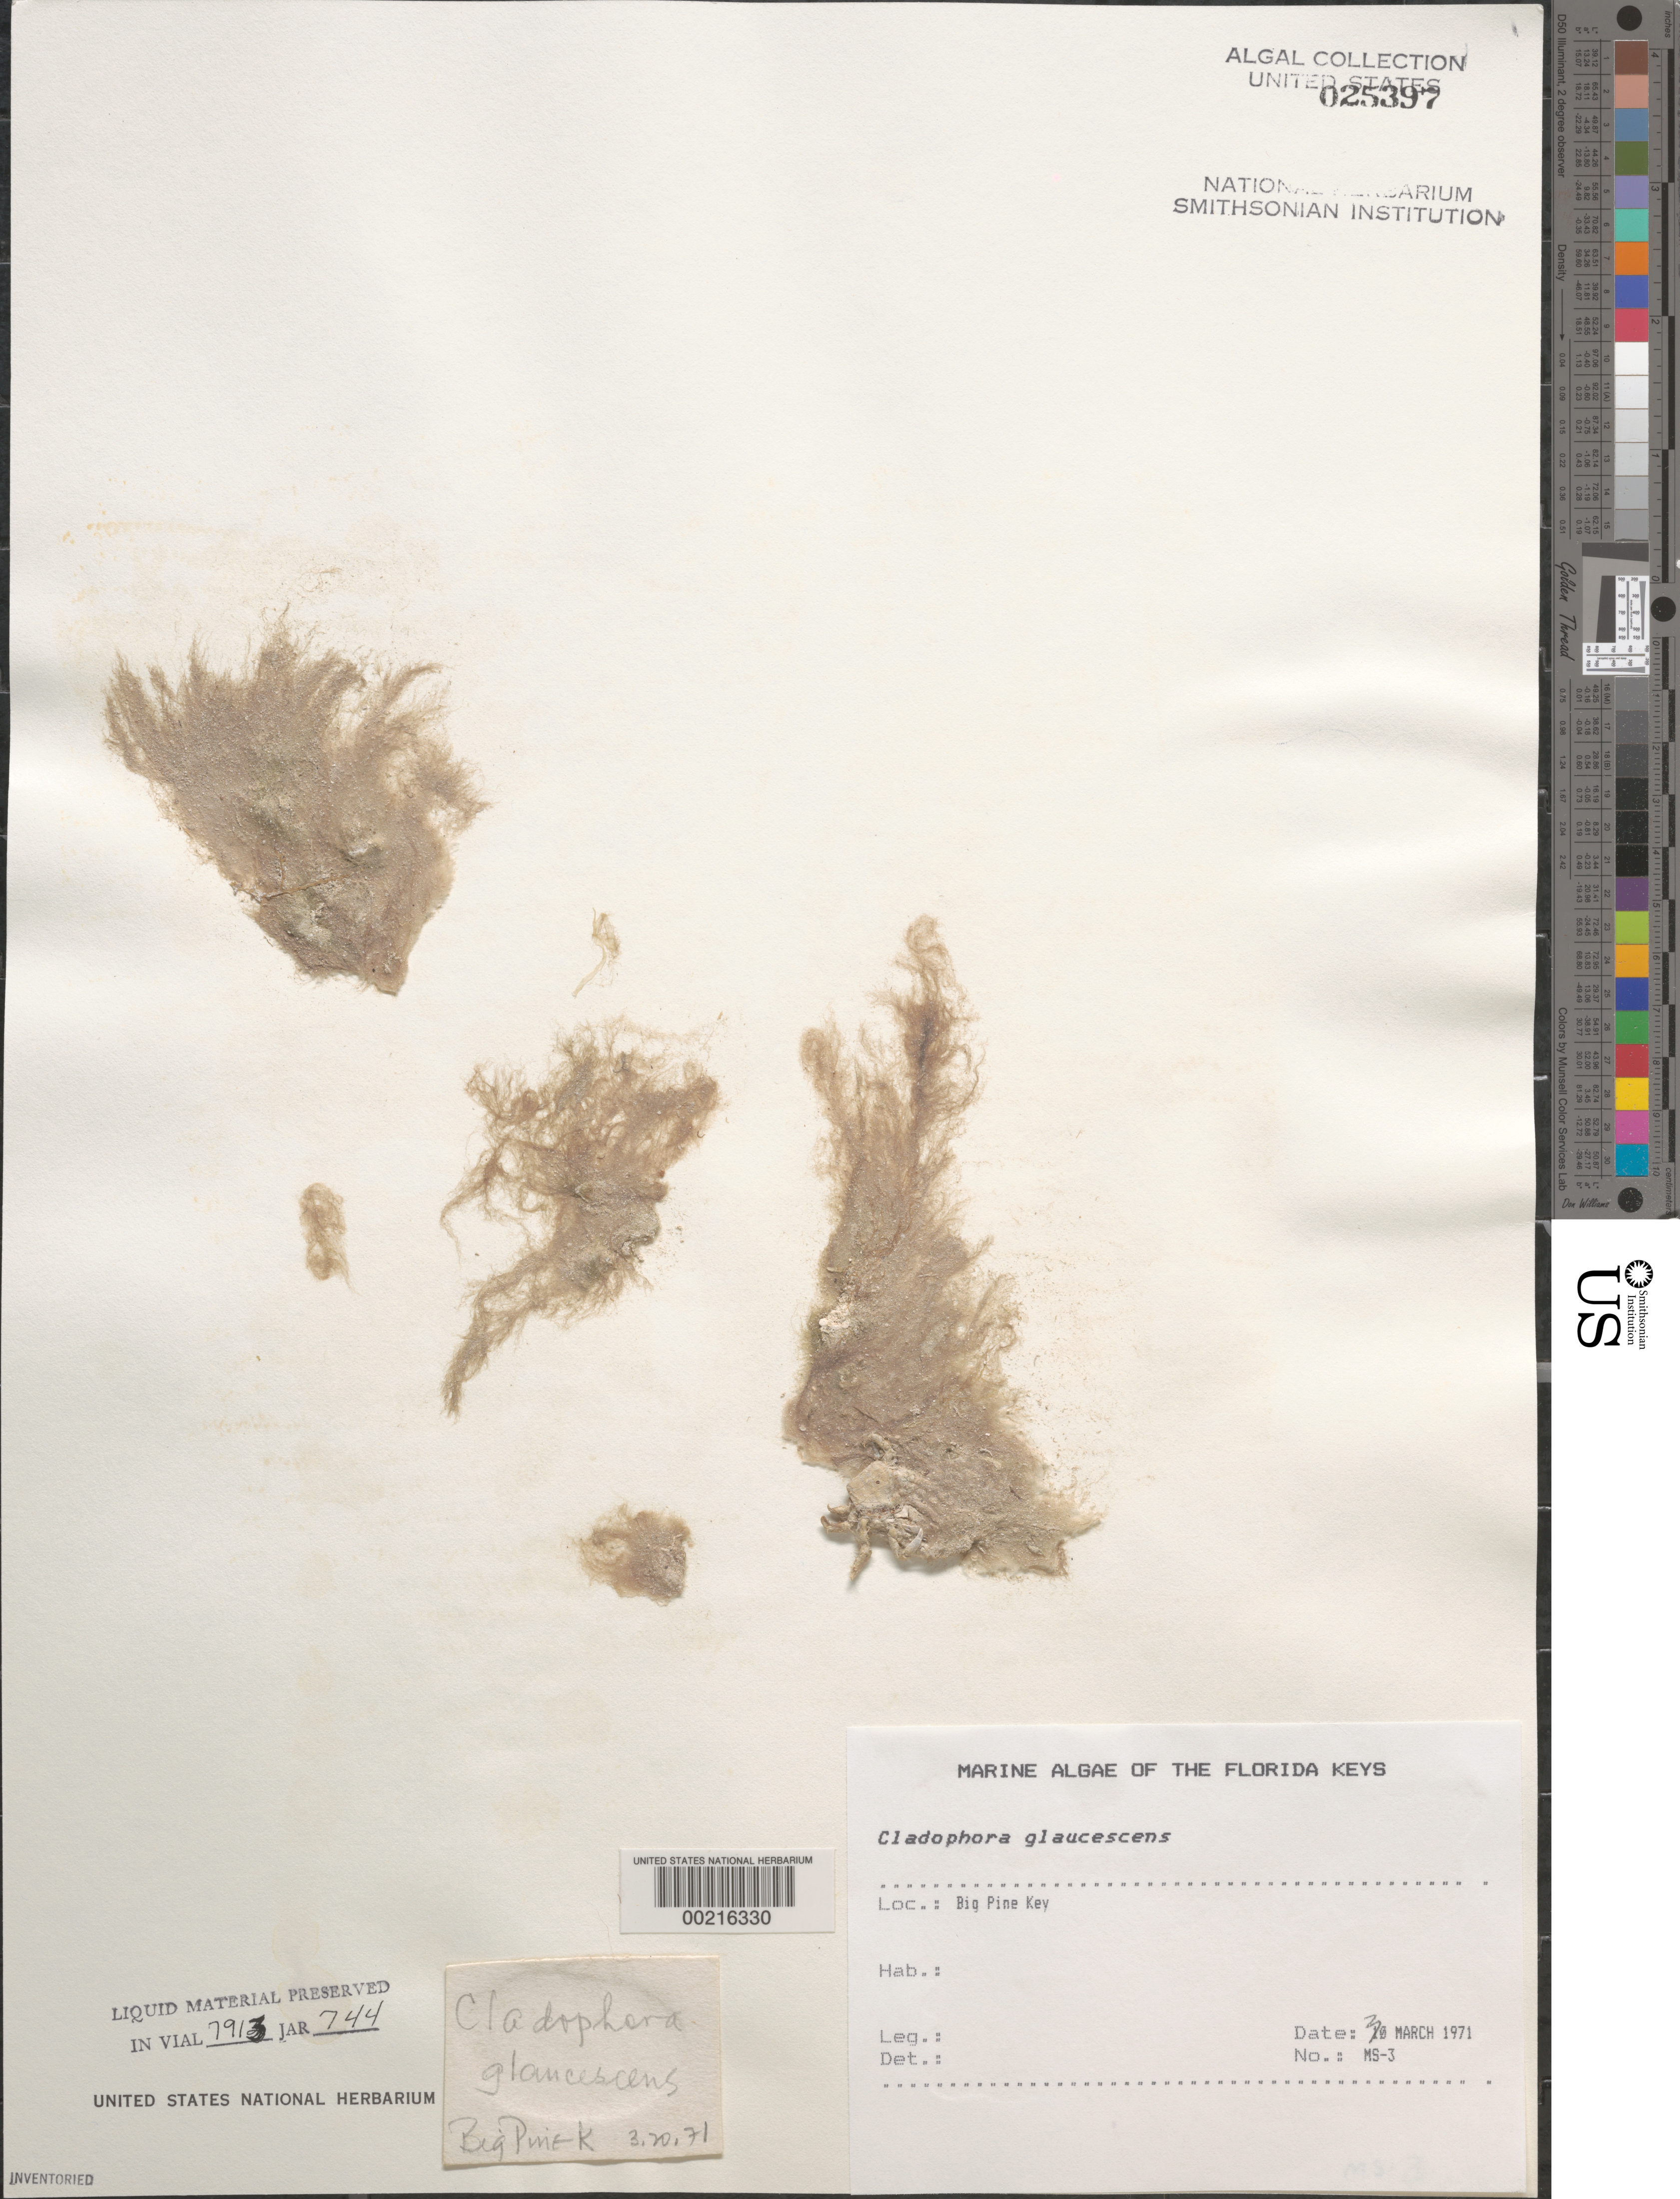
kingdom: Plantae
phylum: Chlorophyta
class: Ulvophyceae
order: Cladophorales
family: Cladophoraceae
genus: Cladophora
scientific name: Cladophora sericea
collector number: MS-3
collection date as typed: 20 Mar 1971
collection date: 1971-03-20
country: United States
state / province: Florida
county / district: Monroe County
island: Big Pine Key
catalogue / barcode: US 25397